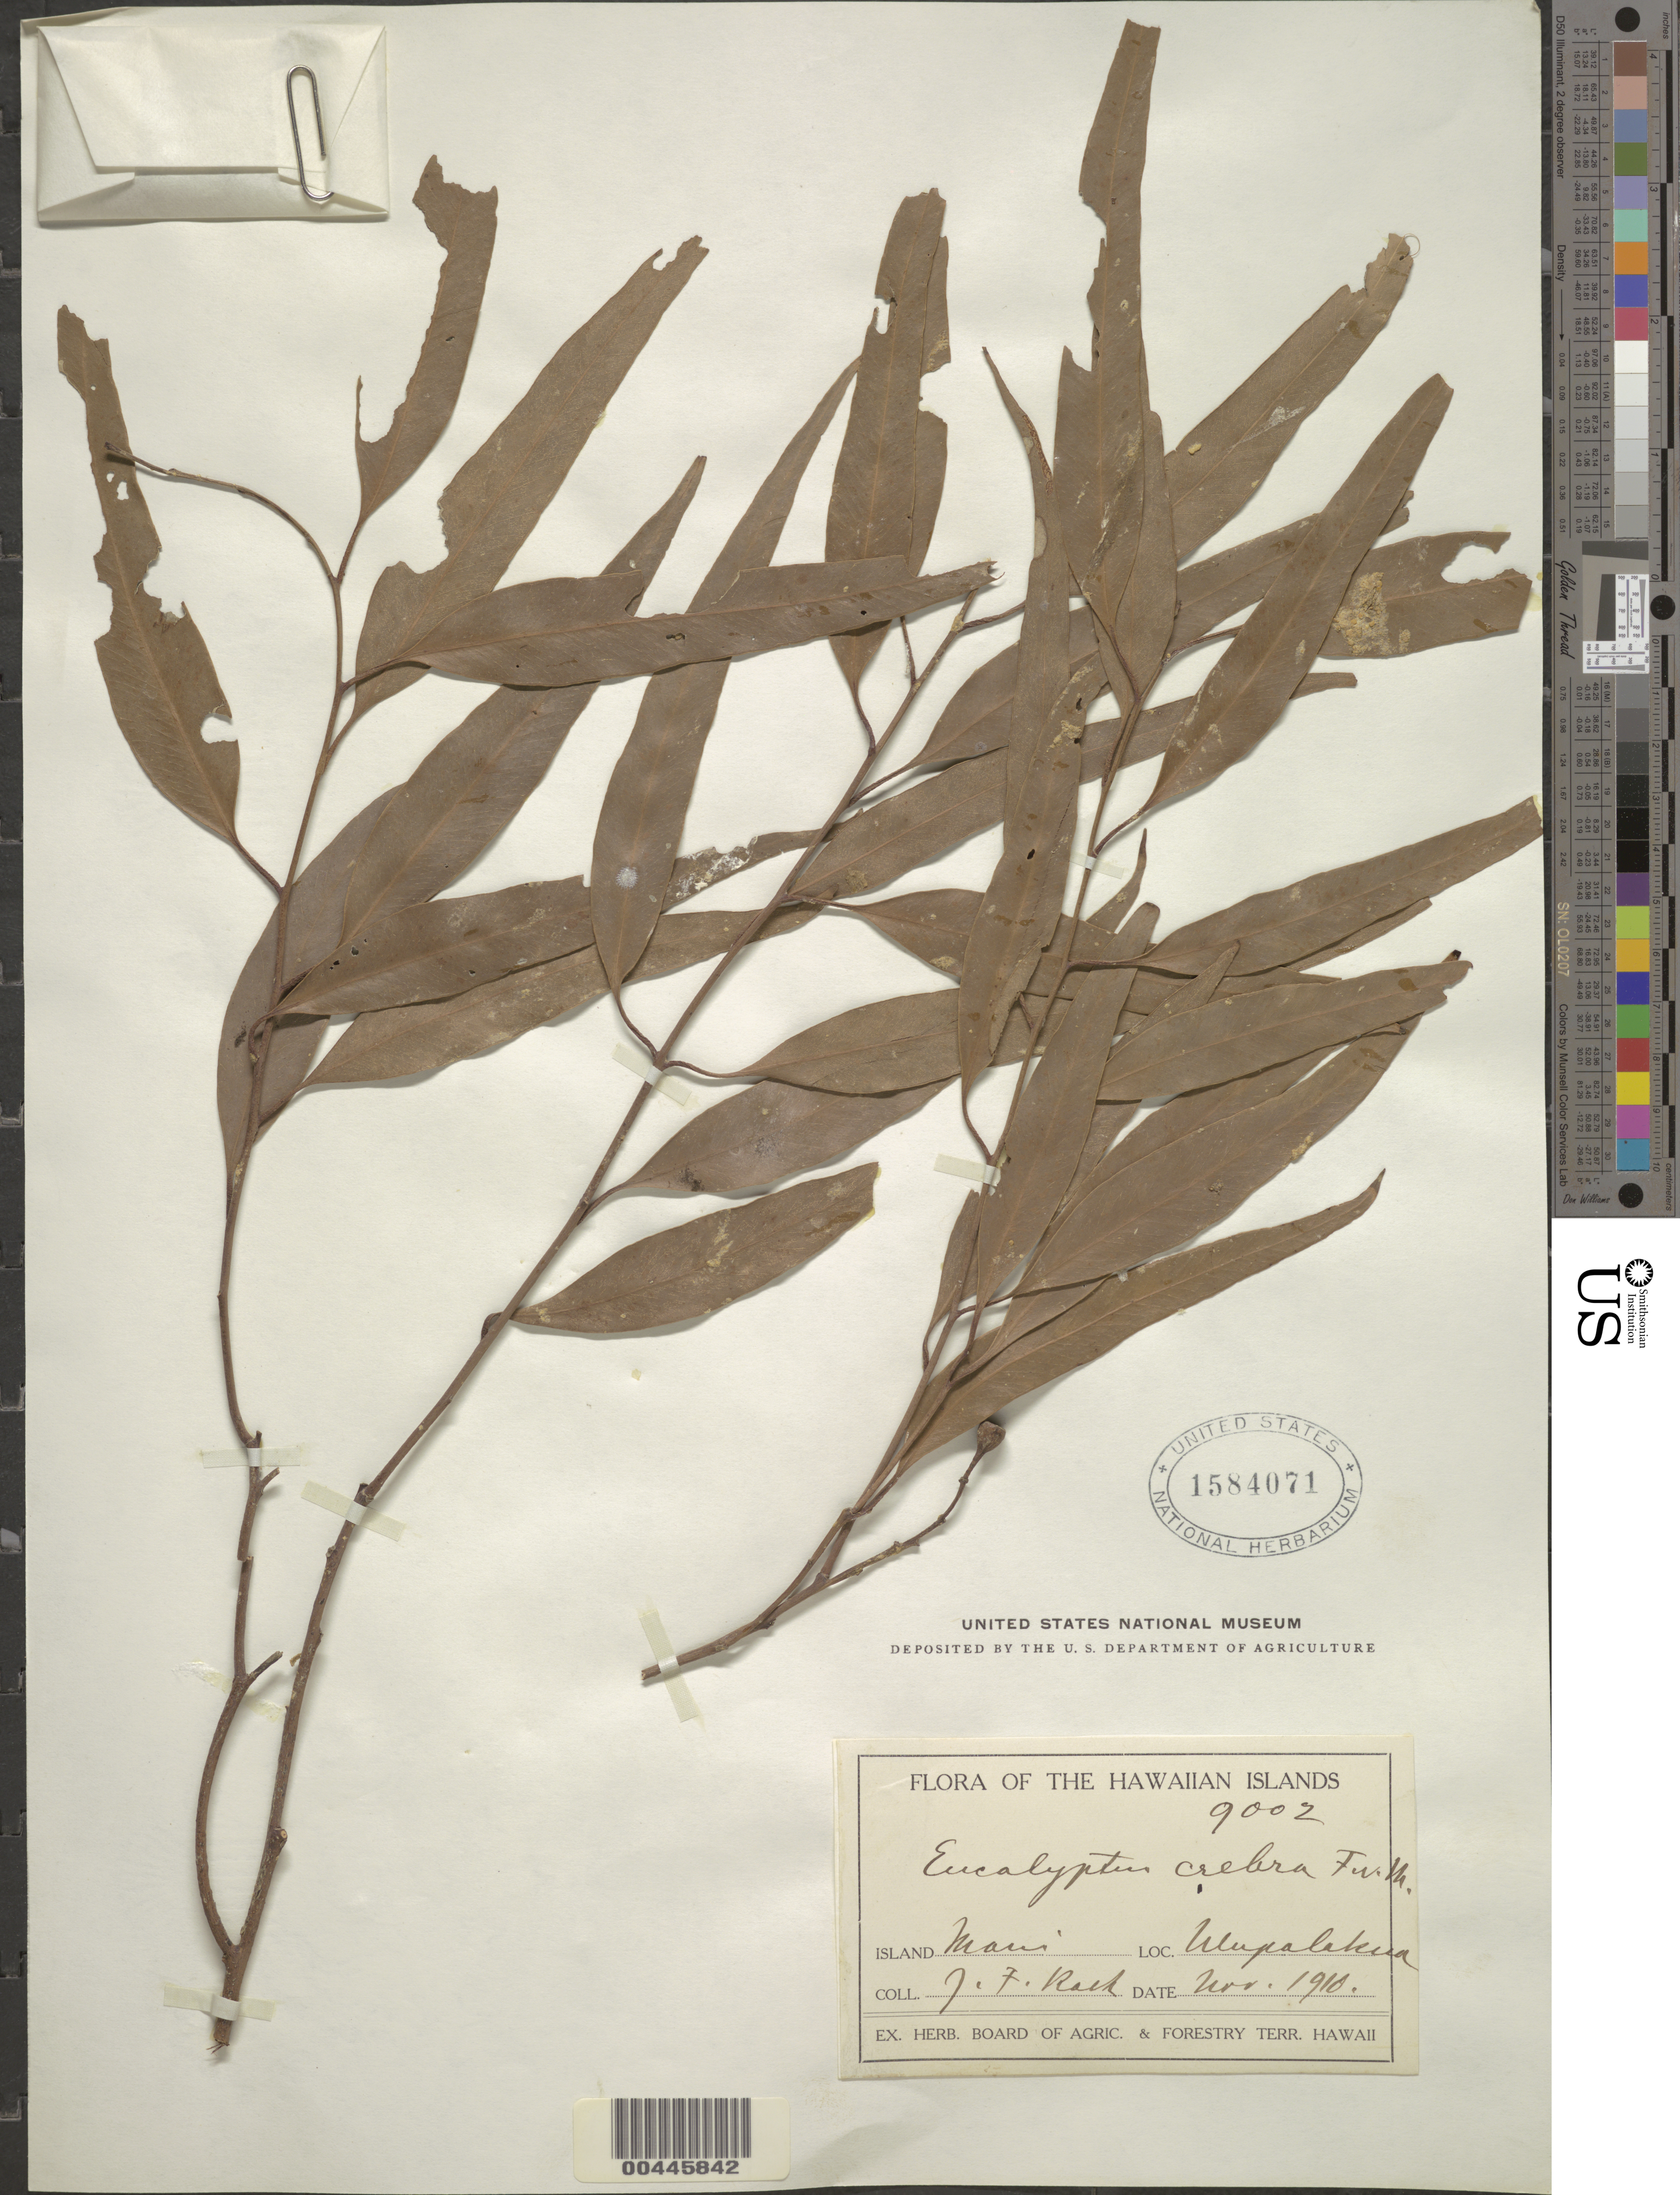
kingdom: Plantae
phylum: Tracheophyta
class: Magnoliopsida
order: Myrtales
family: Myrtaceae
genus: Eucalyptus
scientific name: Eucalyptus crebra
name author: F. Muell.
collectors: J. F. Rock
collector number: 9002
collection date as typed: Nov 1910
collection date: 1910-11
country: United States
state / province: Hawaii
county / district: Maui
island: Maui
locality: Ulupalakua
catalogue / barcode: US 1584071